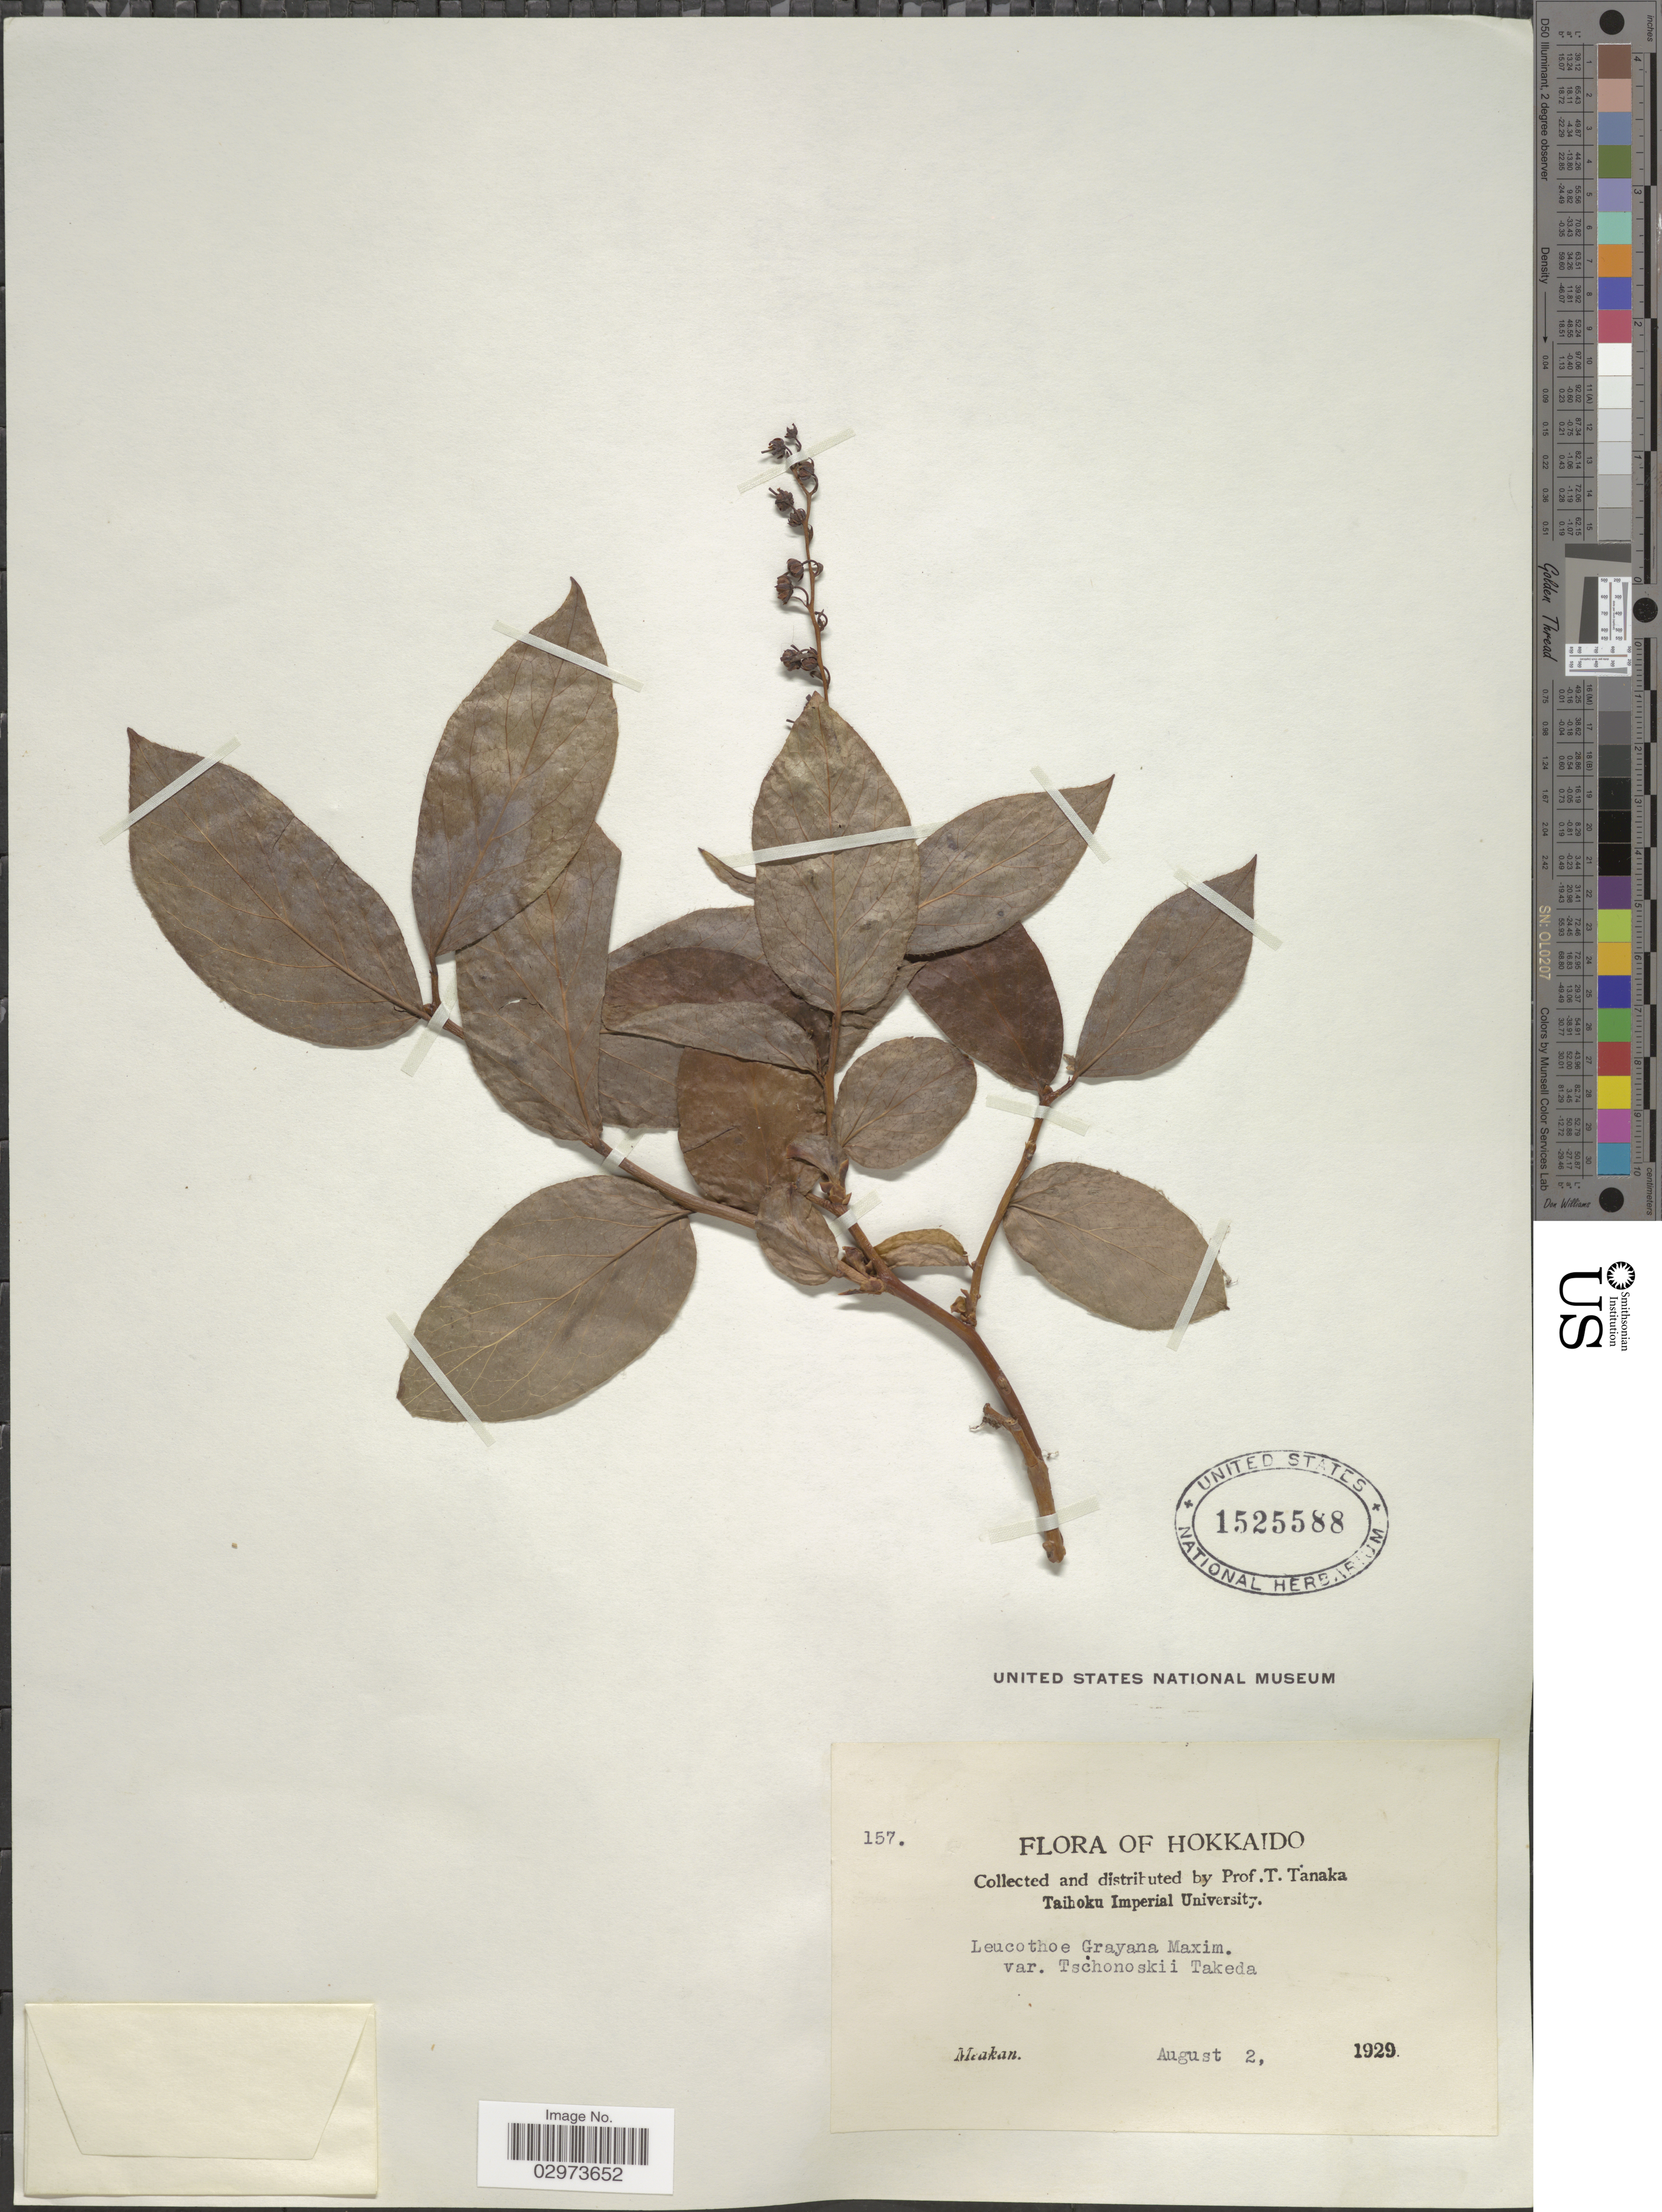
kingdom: Plantae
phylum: Tracheophyta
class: Magnoliopsida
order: Ericales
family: Ericaceae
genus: Leucothoe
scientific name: Leucothoë grayana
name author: Maxim.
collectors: T. Tanaka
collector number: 157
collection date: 1929-08-02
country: Japan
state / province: Hokkaidō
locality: Meakan.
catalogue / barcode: US 1525588